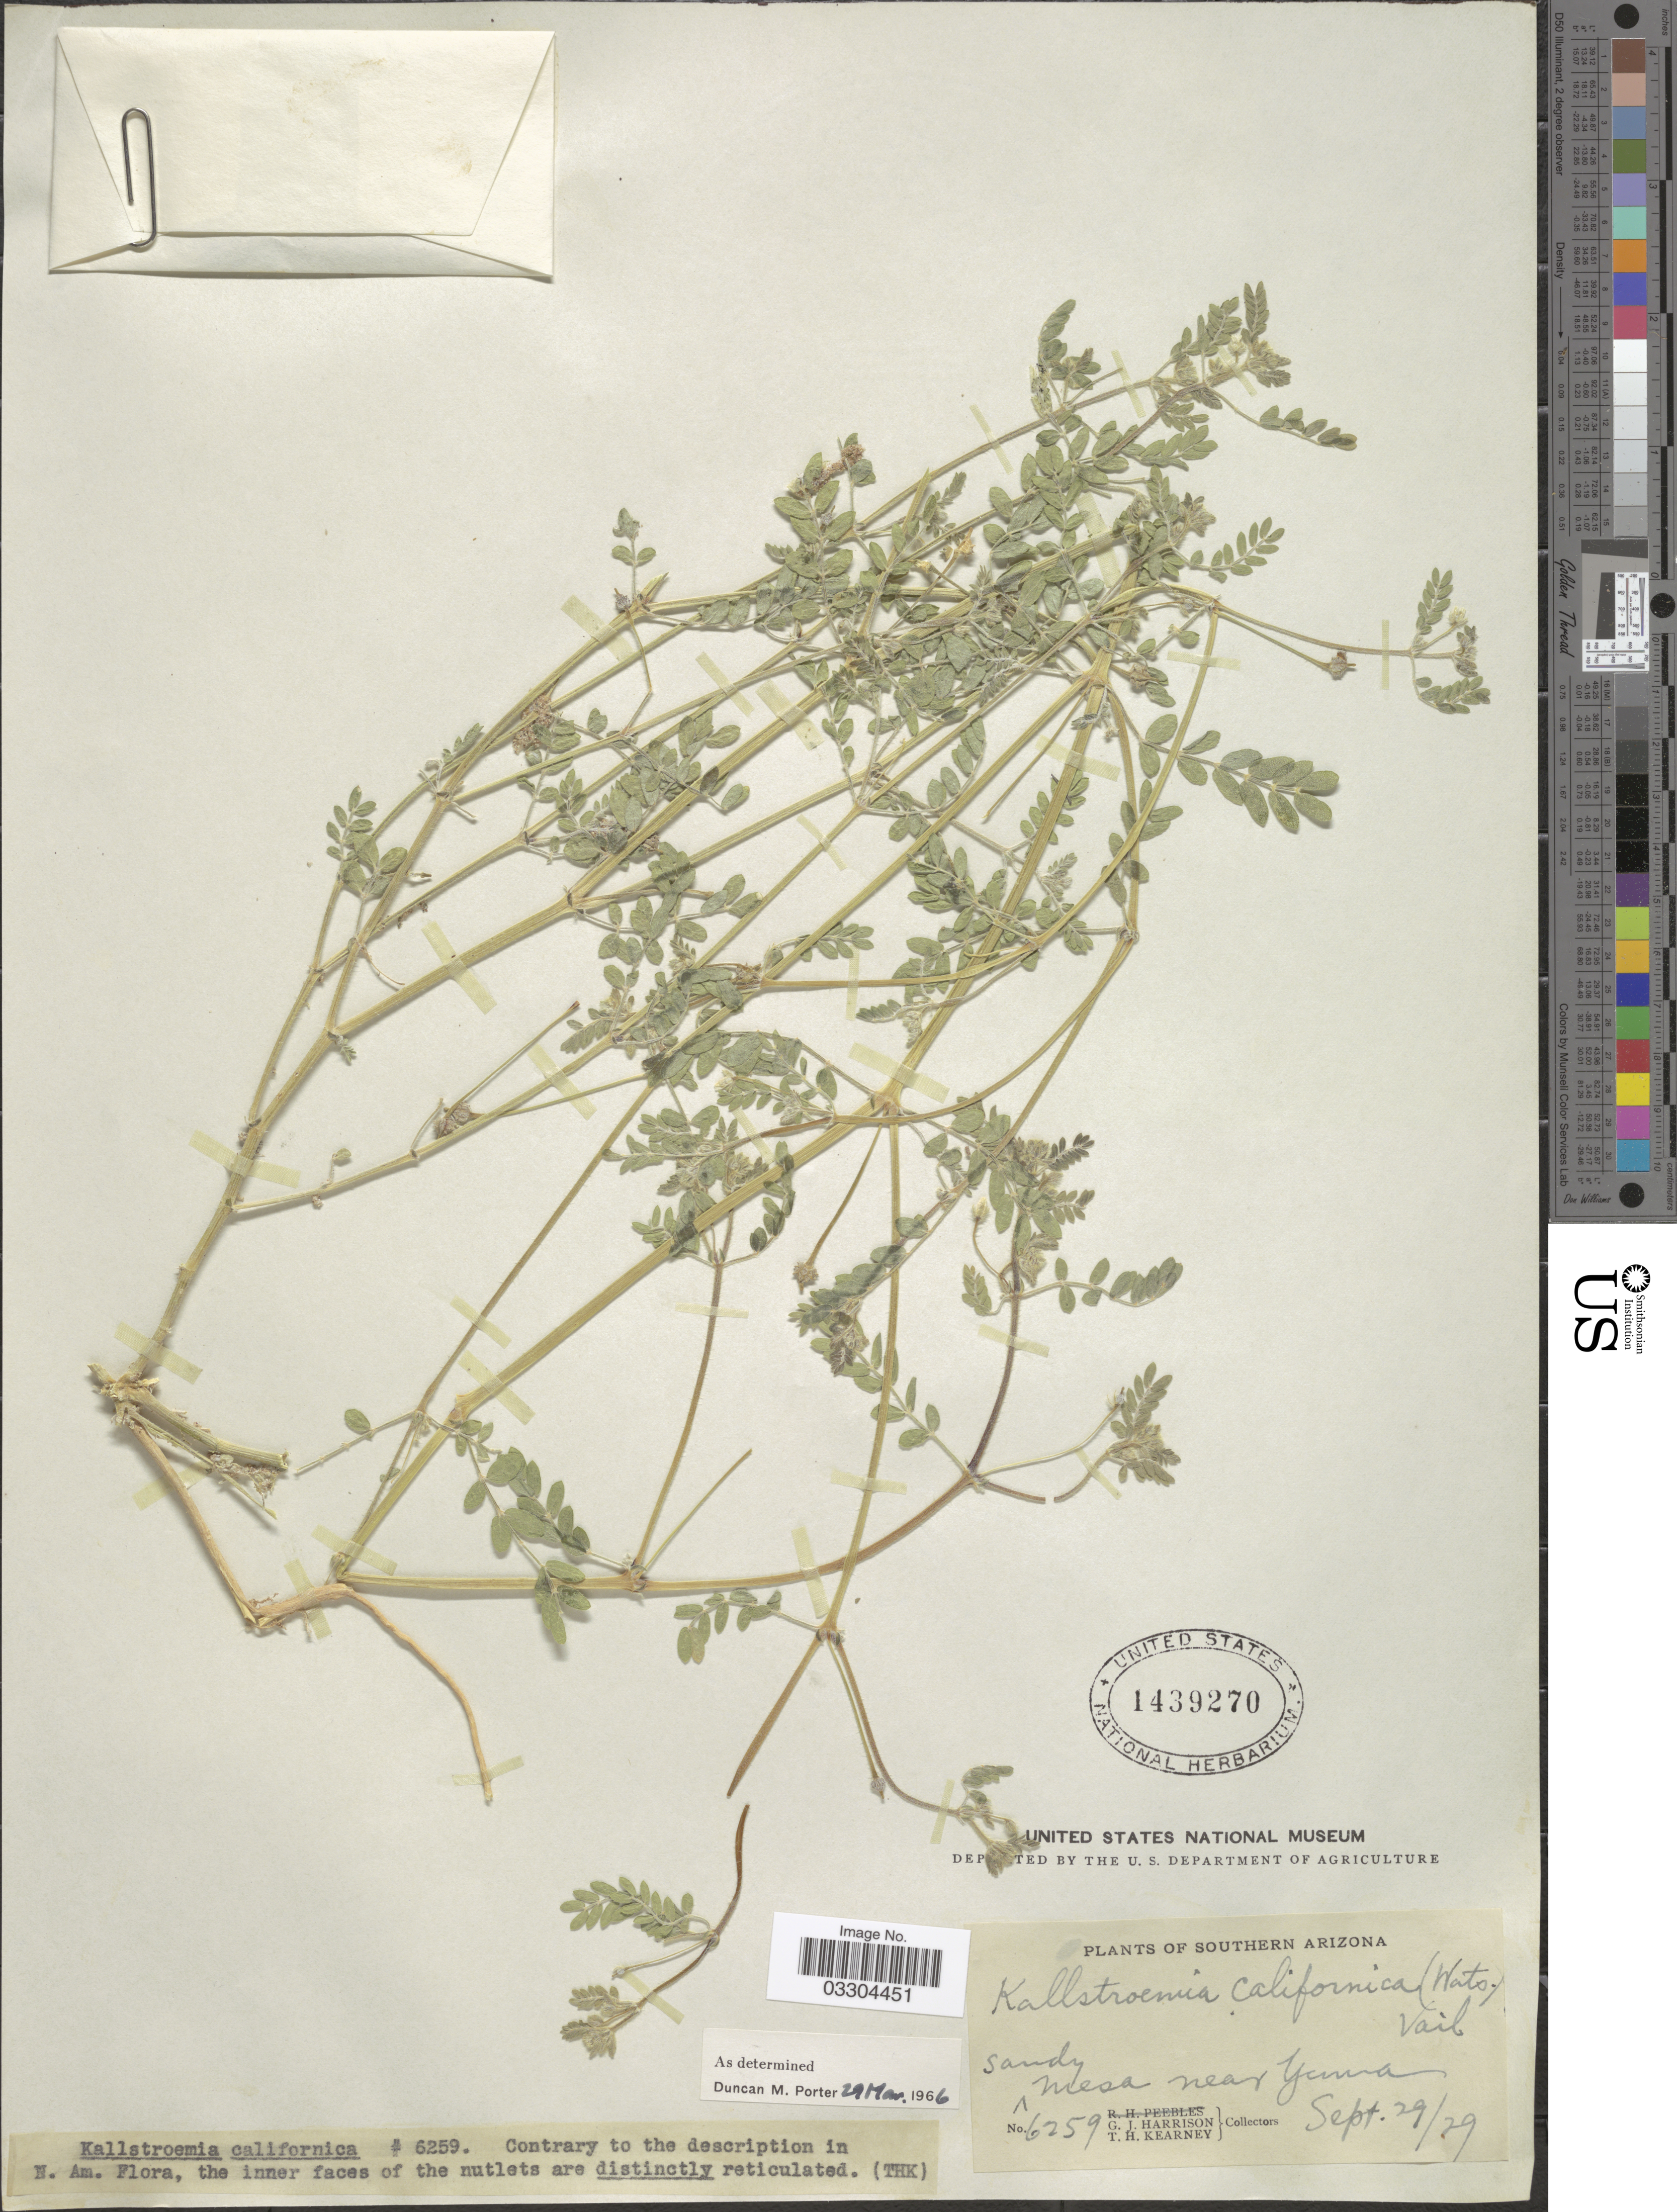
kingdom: Plantae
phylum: Tracheophyta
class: Magnoliopsida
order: Zygophyllales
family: Zygophyllaceae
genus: Kallstroemia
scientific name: Kallstroemia californica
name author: (S. Watson) Vail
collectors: G. J. Harrison & T. H. Kearney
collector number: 6259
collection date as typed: Transcribed d/m/y: 29/9/29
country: United States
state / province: Arizona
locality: Southern Arizona. Sandy Mesa near Yuma.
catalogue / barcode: US 1439270